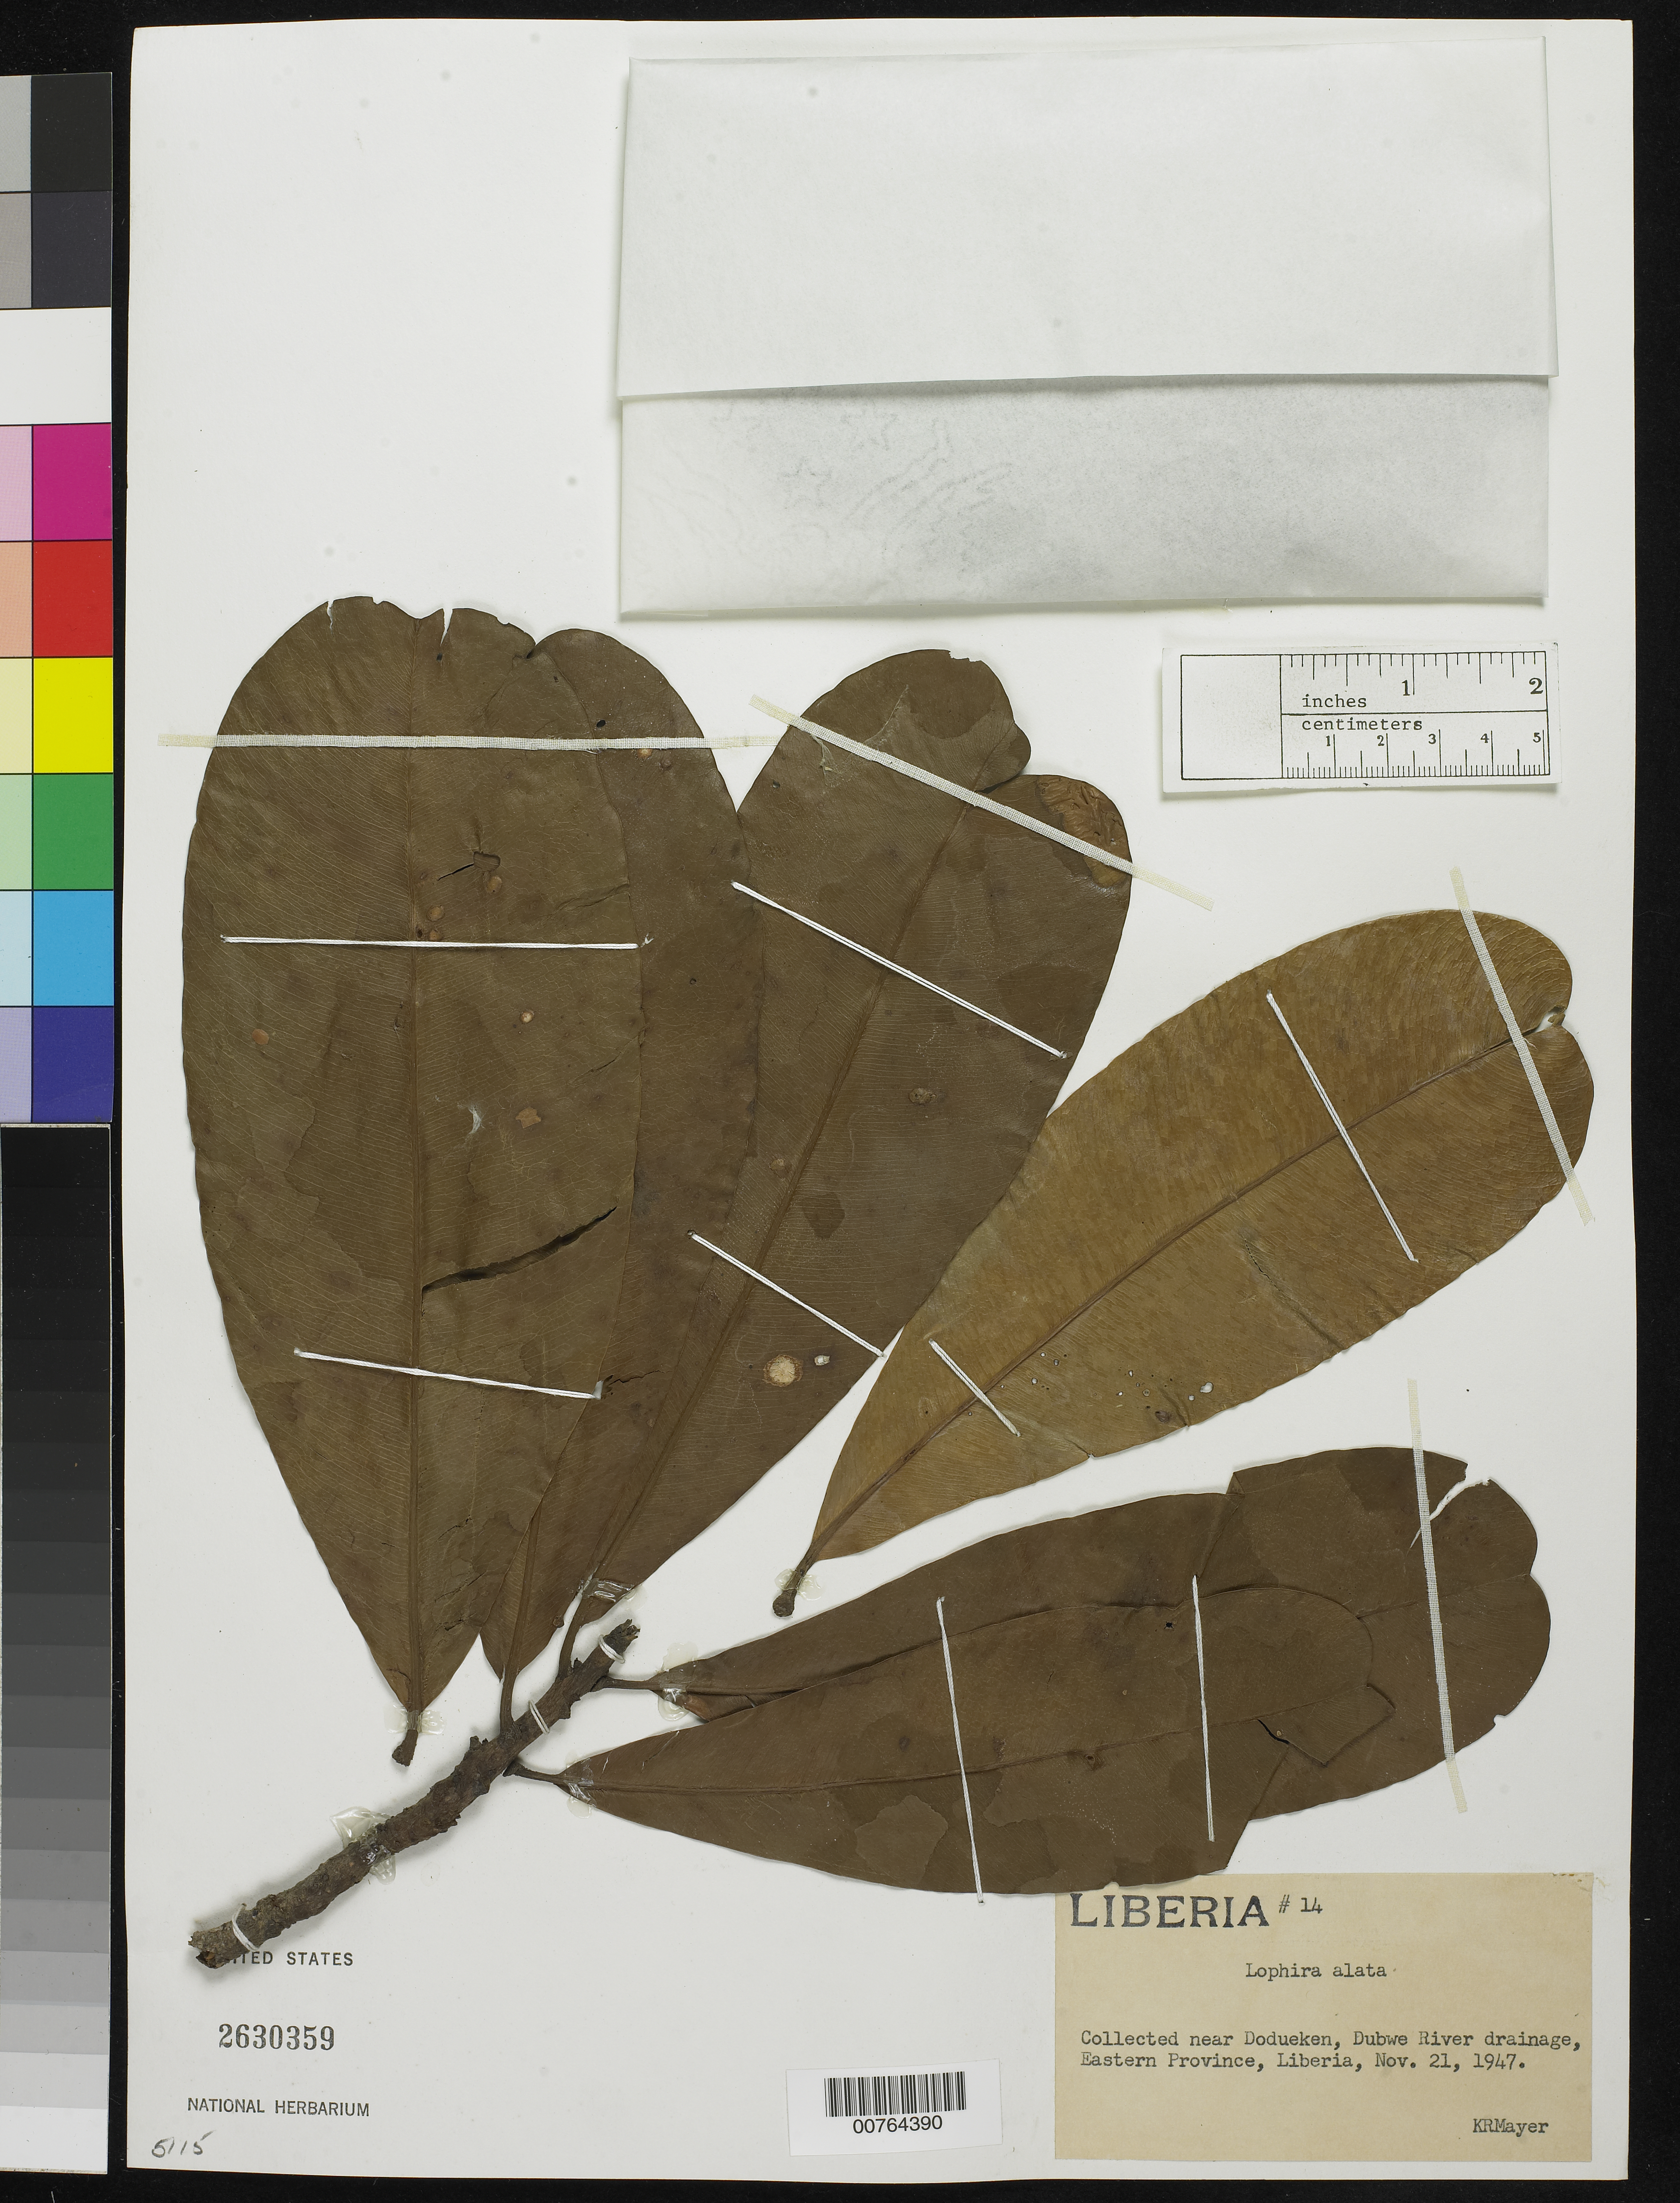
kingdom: Plantae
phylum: Tracheophyta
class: Magnoliopsida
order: Malpighiales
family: Ochnaceae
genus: Lophira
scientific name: Lophira alata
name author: Banks ex C.F. Gaertn.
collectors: K. R. Mayer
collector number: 14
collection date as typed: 21 Nov 1947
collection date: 1947-11-21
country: Liberia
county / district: Dubwe River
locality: Eastern Province: near Dodueken, river drainage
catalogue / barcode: US 2630359